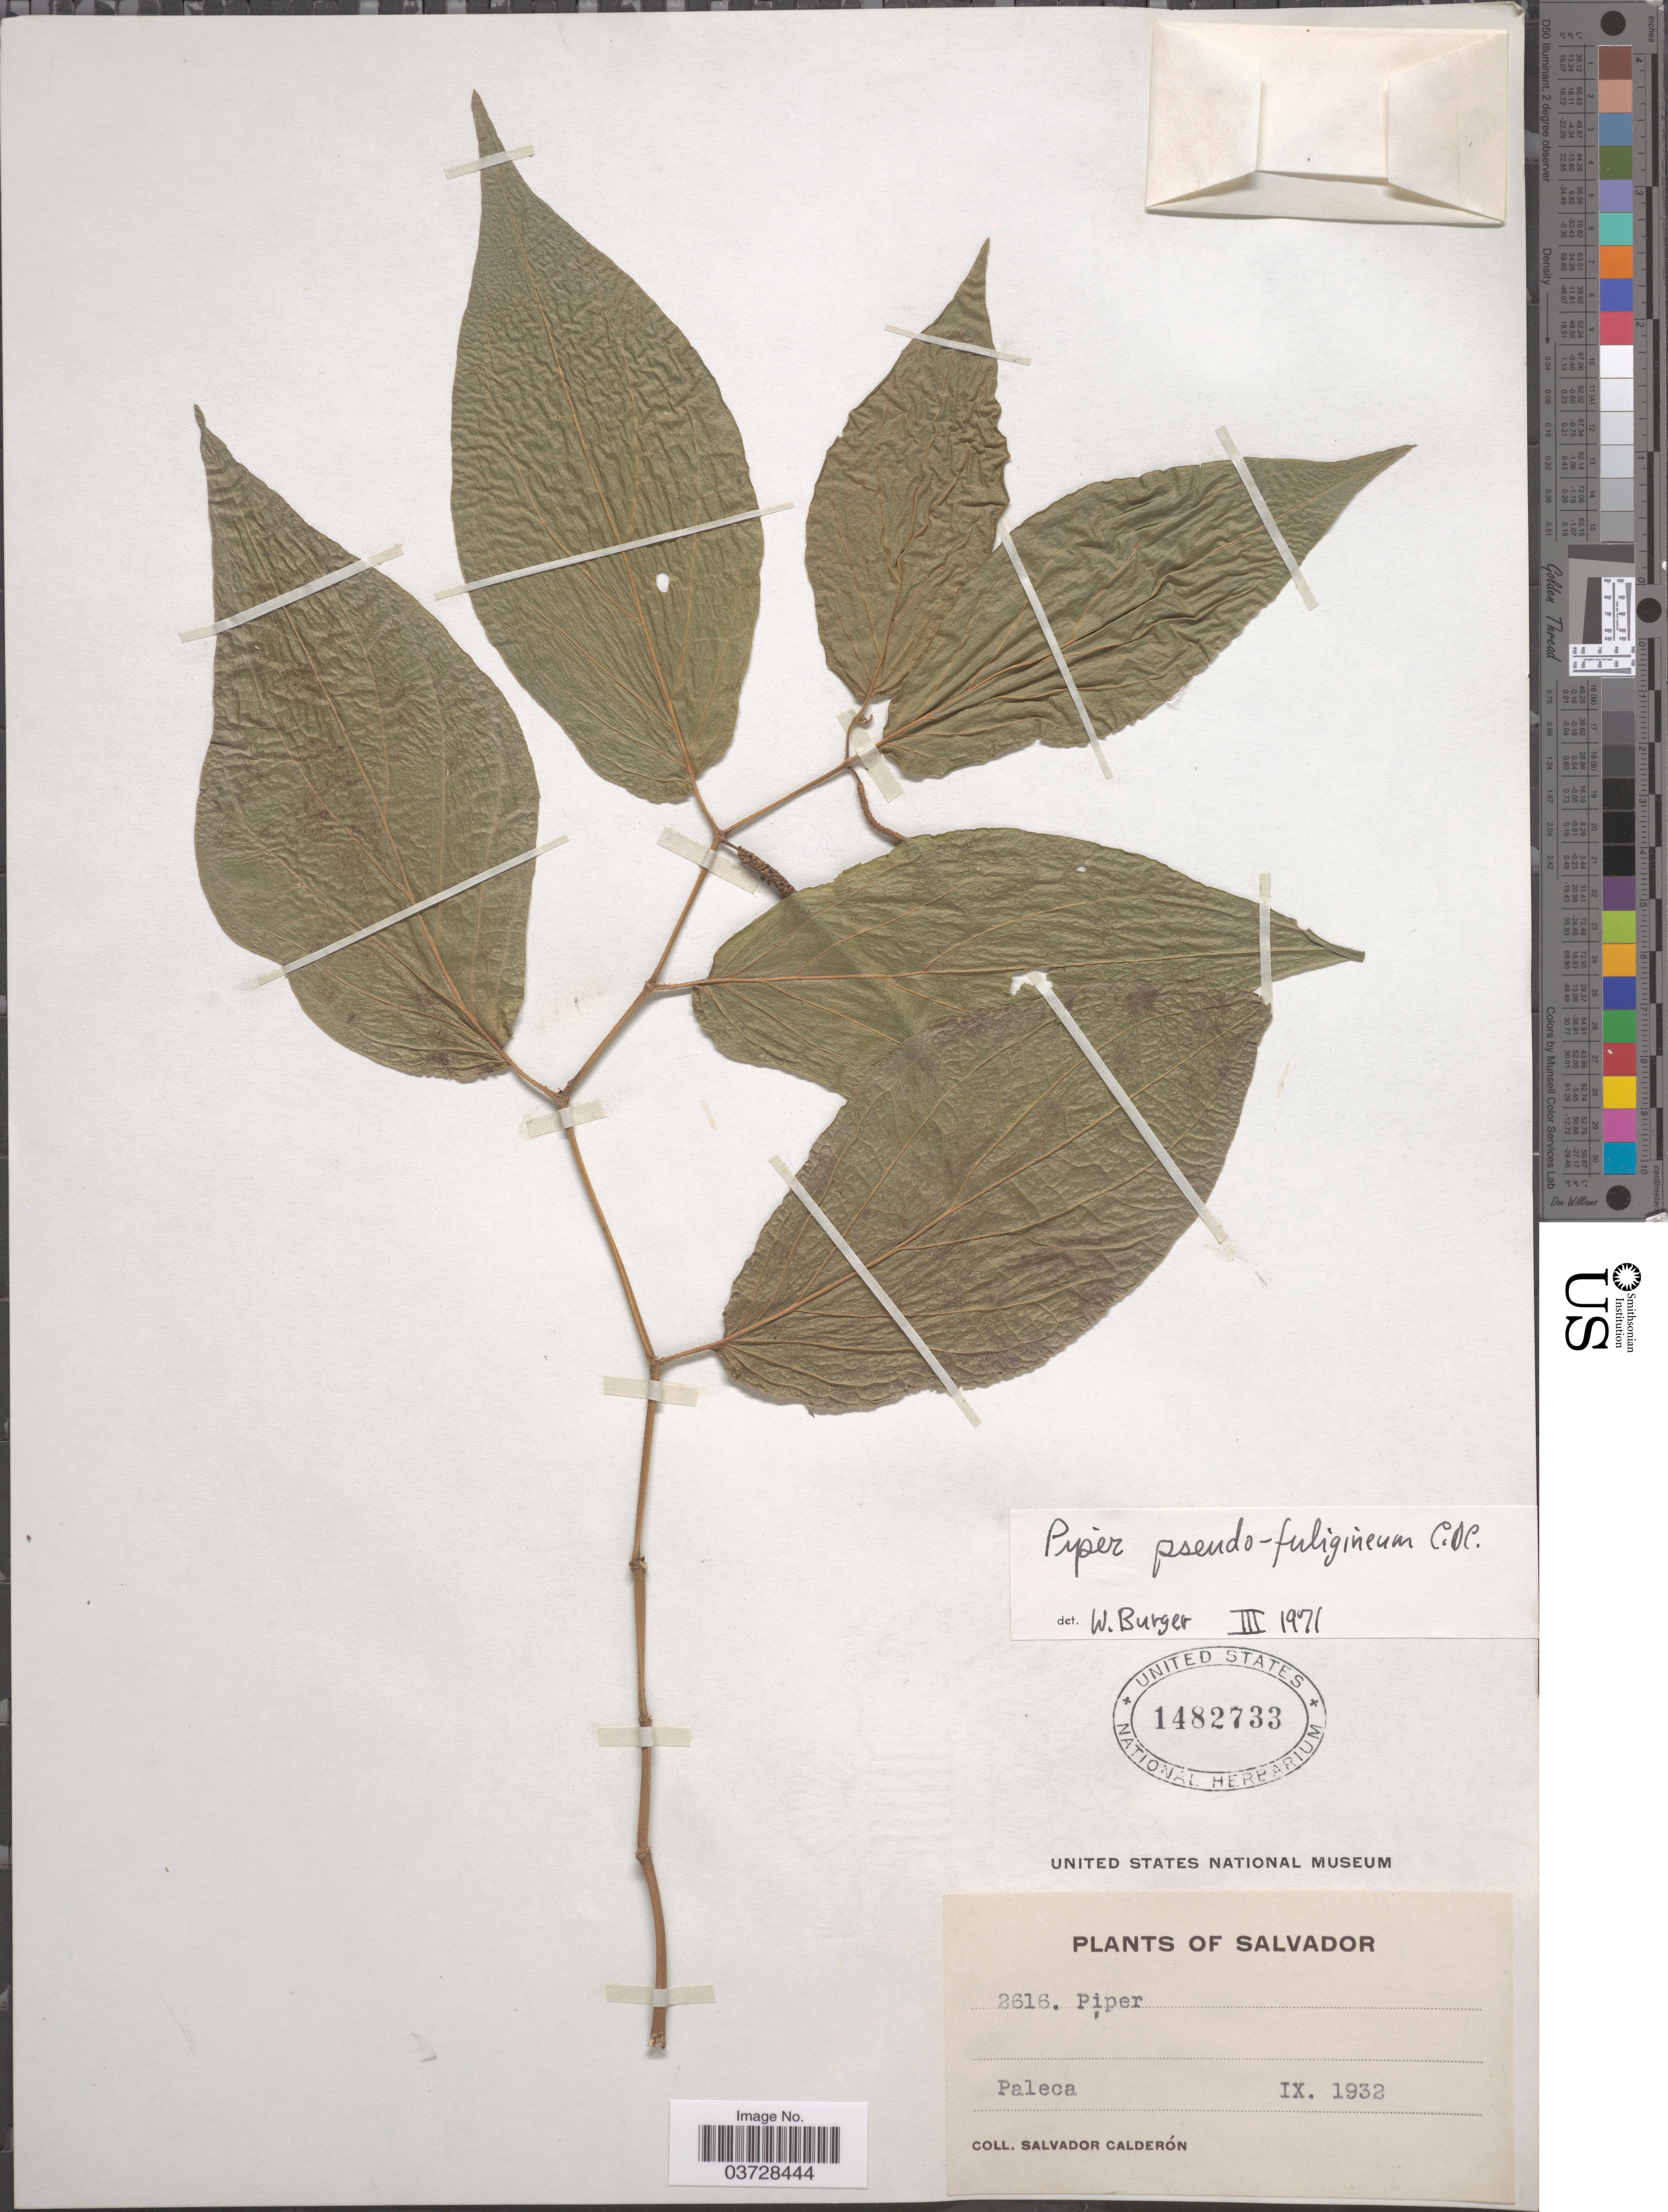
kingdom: Plantae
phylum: Tracheophyta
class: Magnoliopsida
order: Piperales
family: Piperaceae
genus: Piper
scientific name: Piper pseudofuligineum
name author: C. DC.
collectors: S. Calderón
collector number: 2616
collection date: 1932-09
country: El Salvador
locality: Paleca.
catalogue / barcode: US 1482733